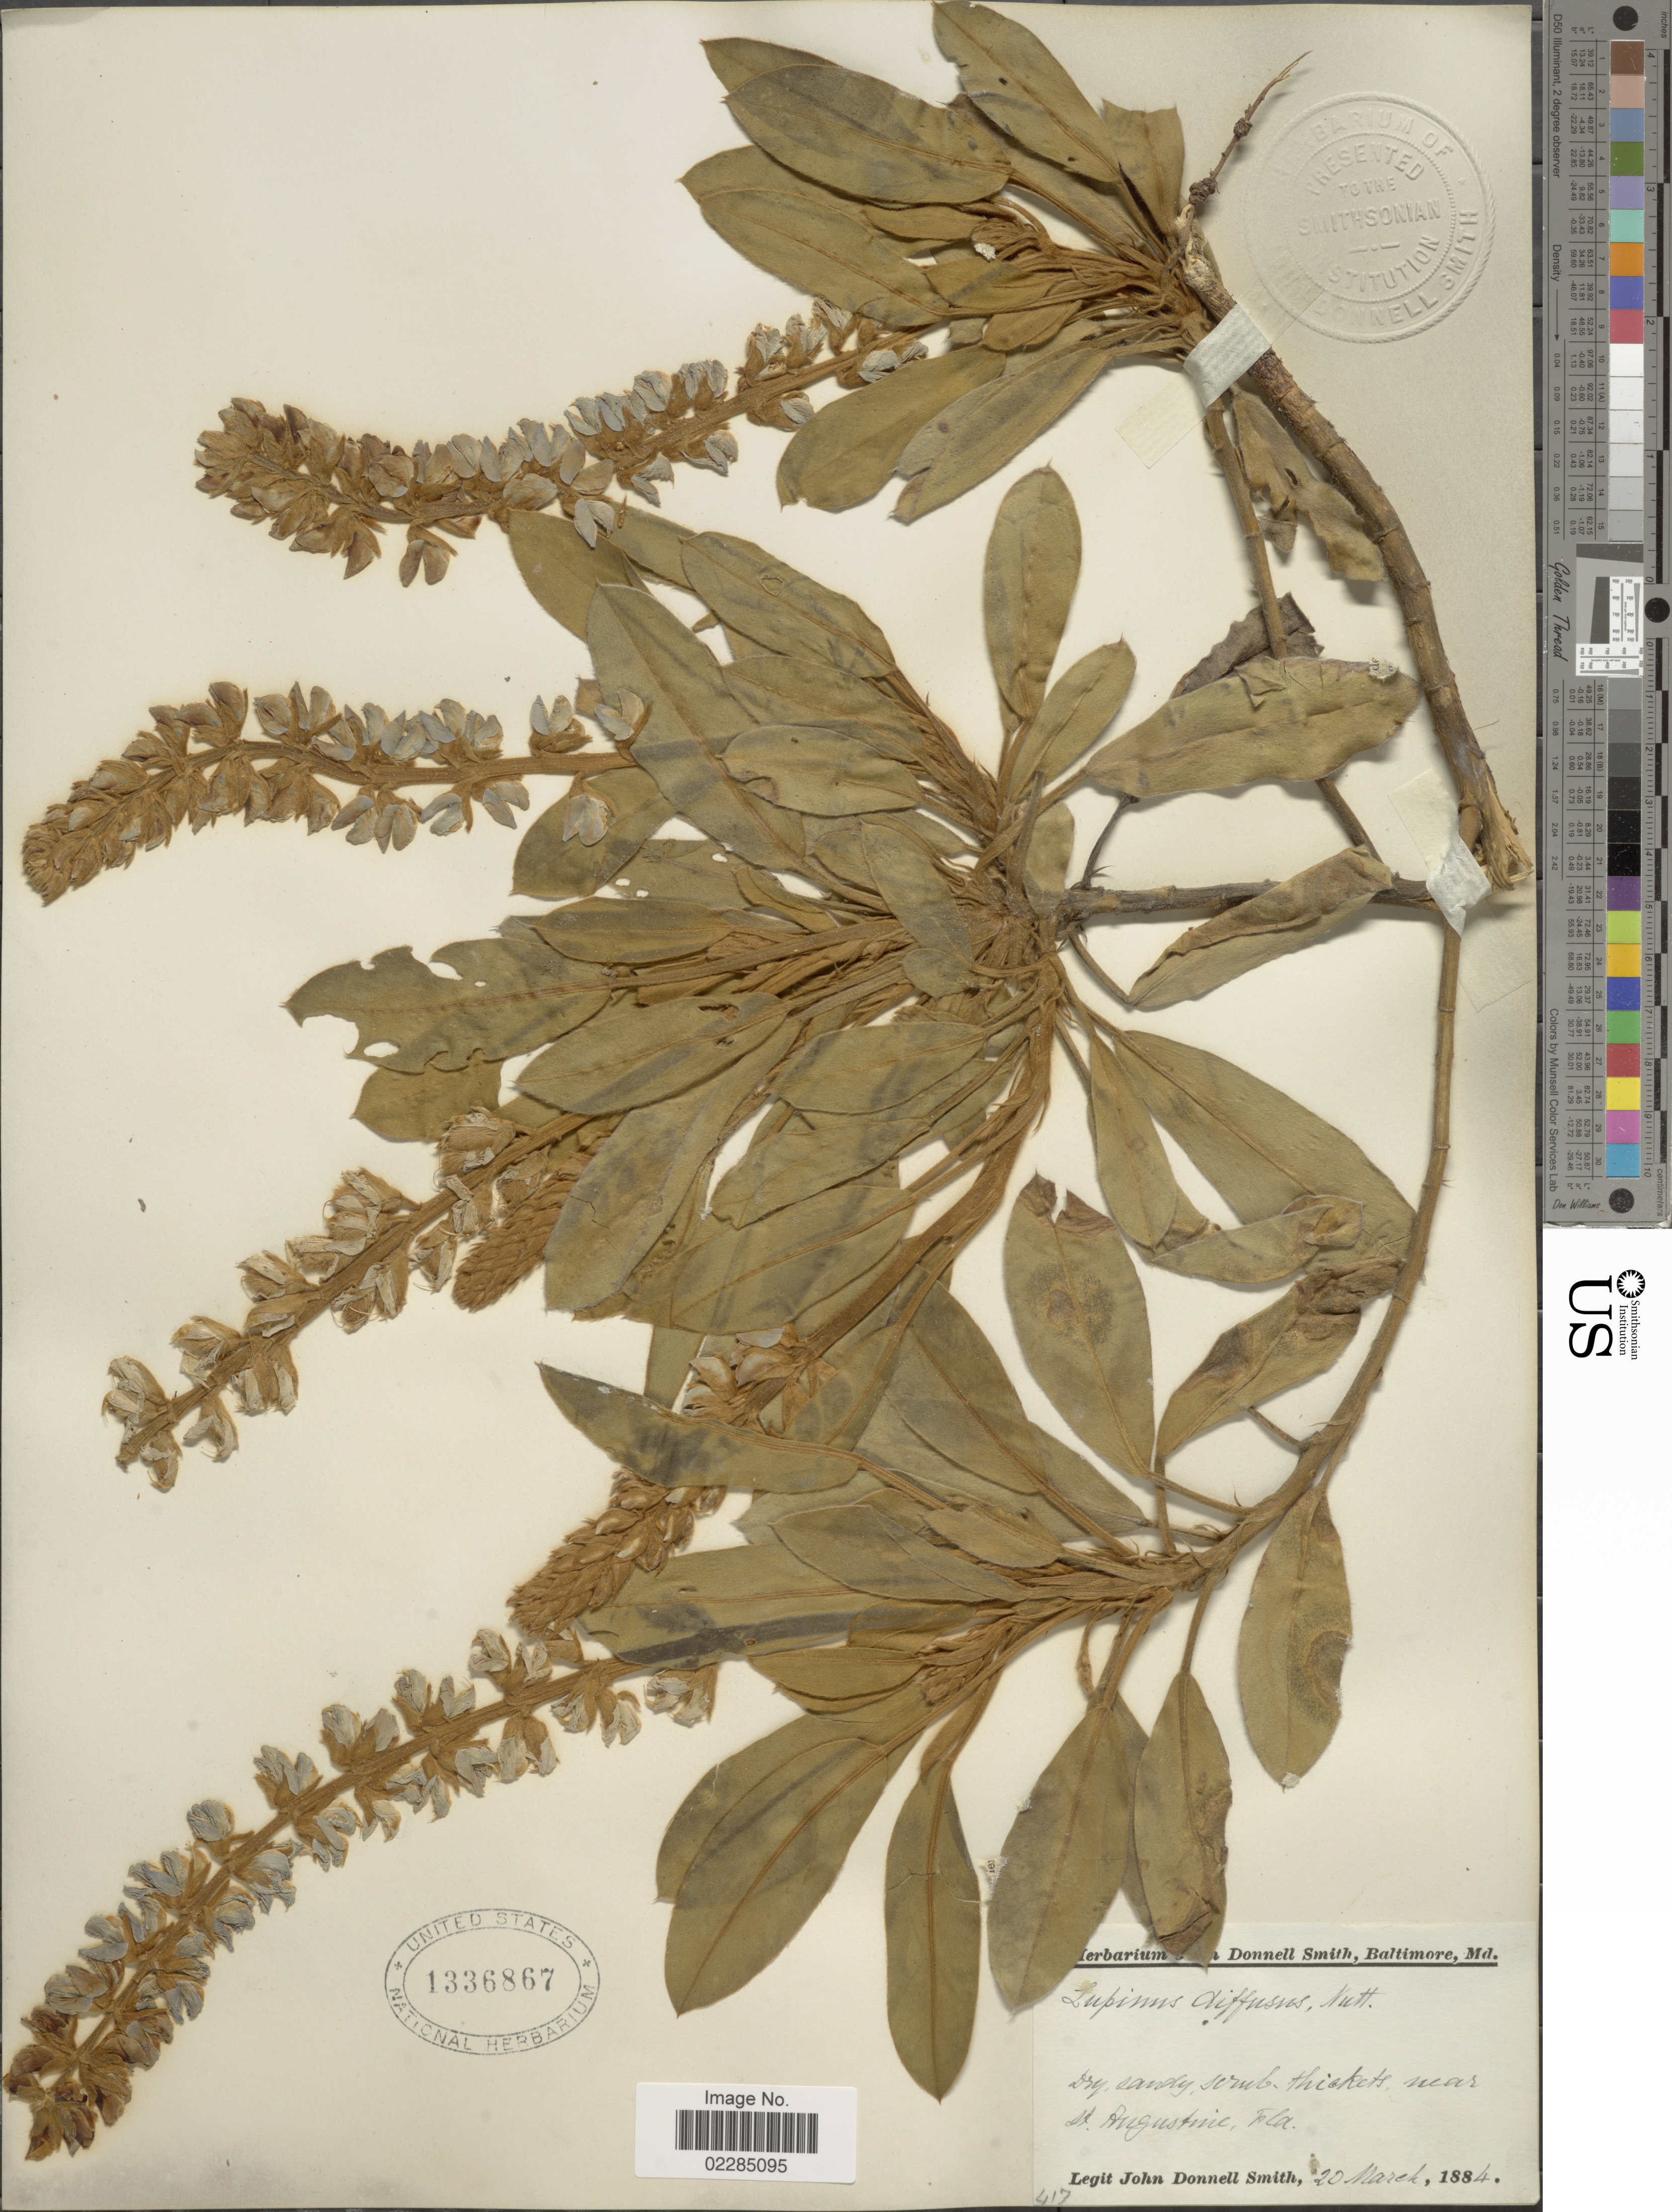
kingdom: Plantae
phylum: Tracheophyta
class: Magnoliopsida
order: Fabales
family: Fabaceae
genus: Lupinus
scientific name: Lupinus diffusus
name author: Nutt.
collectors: J. Donnell Smith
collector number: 417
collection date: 1884-03-20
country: United States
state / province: Florida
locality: Near St. Augustine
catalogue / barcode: US 1336867